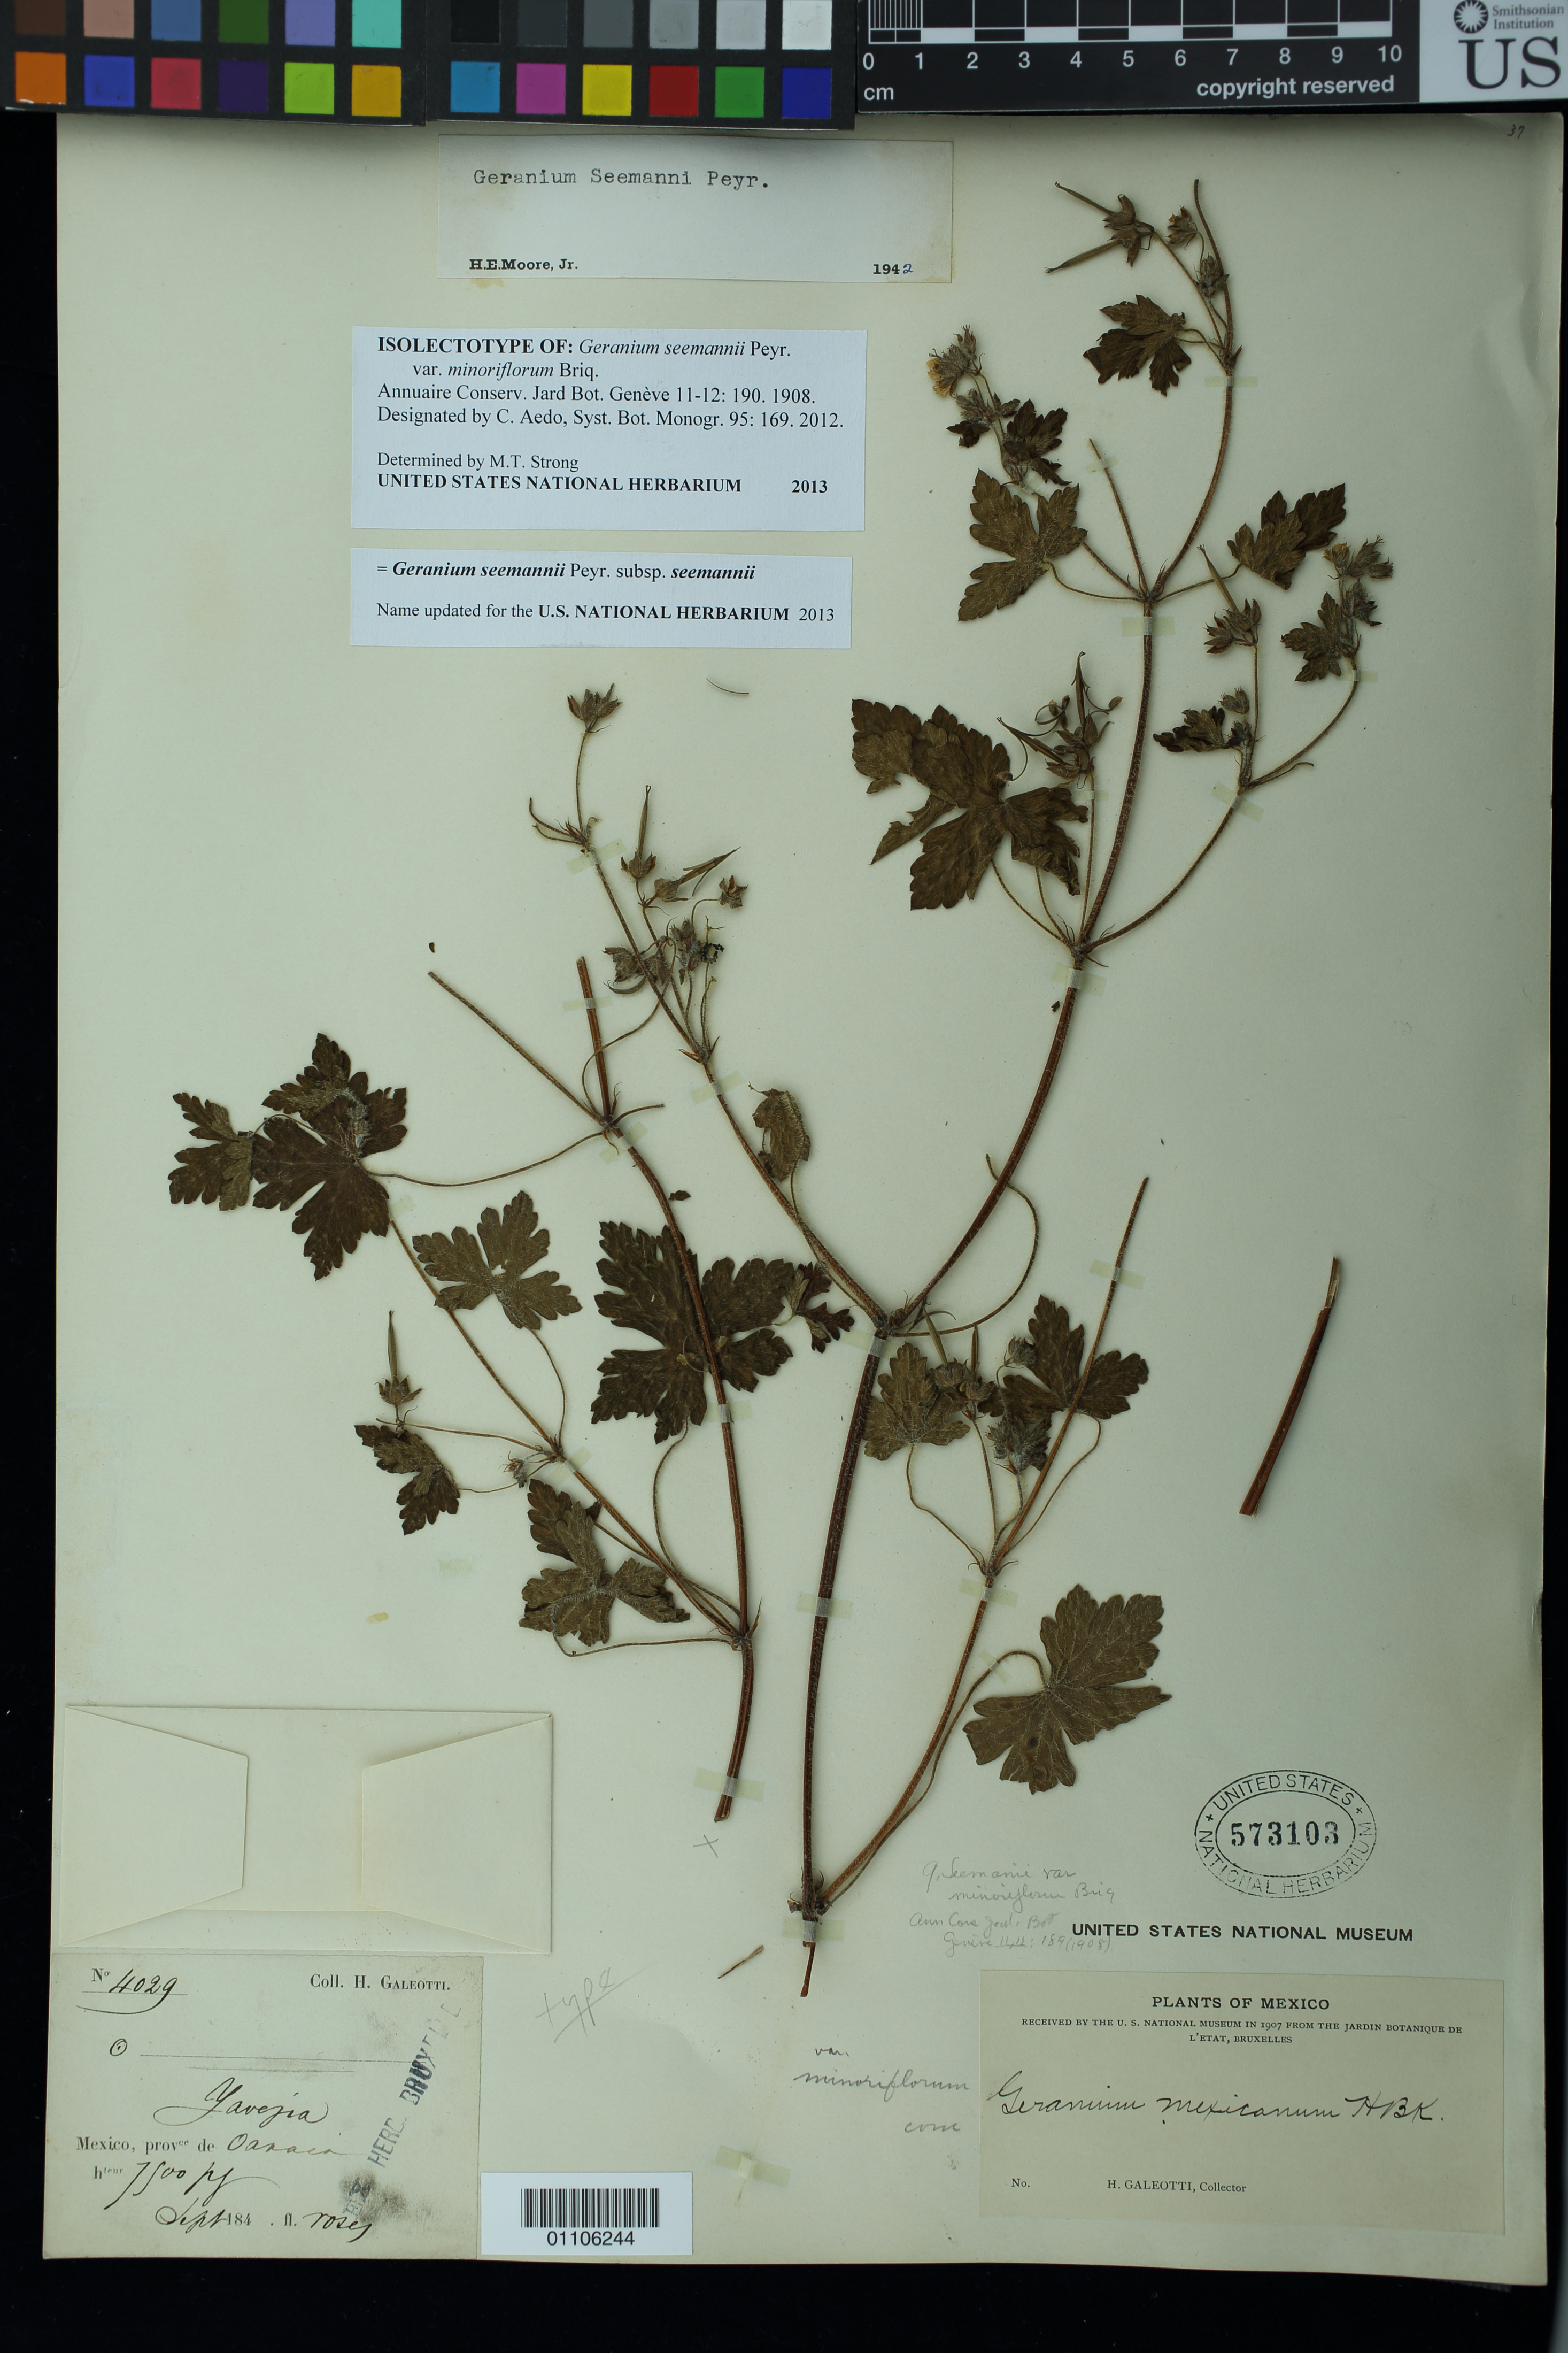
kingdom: Plantae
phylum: Tracheophyta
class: Magnoliopsida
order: Geraniales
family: Geraniaceae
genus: Geranium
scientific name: Geranium seemannii var. minoriflorum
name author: Briq.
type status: Isolectotype; Isosyntype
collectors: H. G. Galeotti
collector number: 4029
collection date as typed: Sept. 184_ [year taken from duplicate]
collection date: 1844-09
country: Mexico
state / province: Oaxaca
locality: Yavejia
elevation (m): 2286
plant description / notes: Collection year uncertain, 1844 as cited for lectotype. Lectotypification cites elevation as "2600 m"; duplicates of Galeotti 4029 at other herbaria have elevation as "7-8000 ps" [ft.].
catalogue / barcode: US 573103